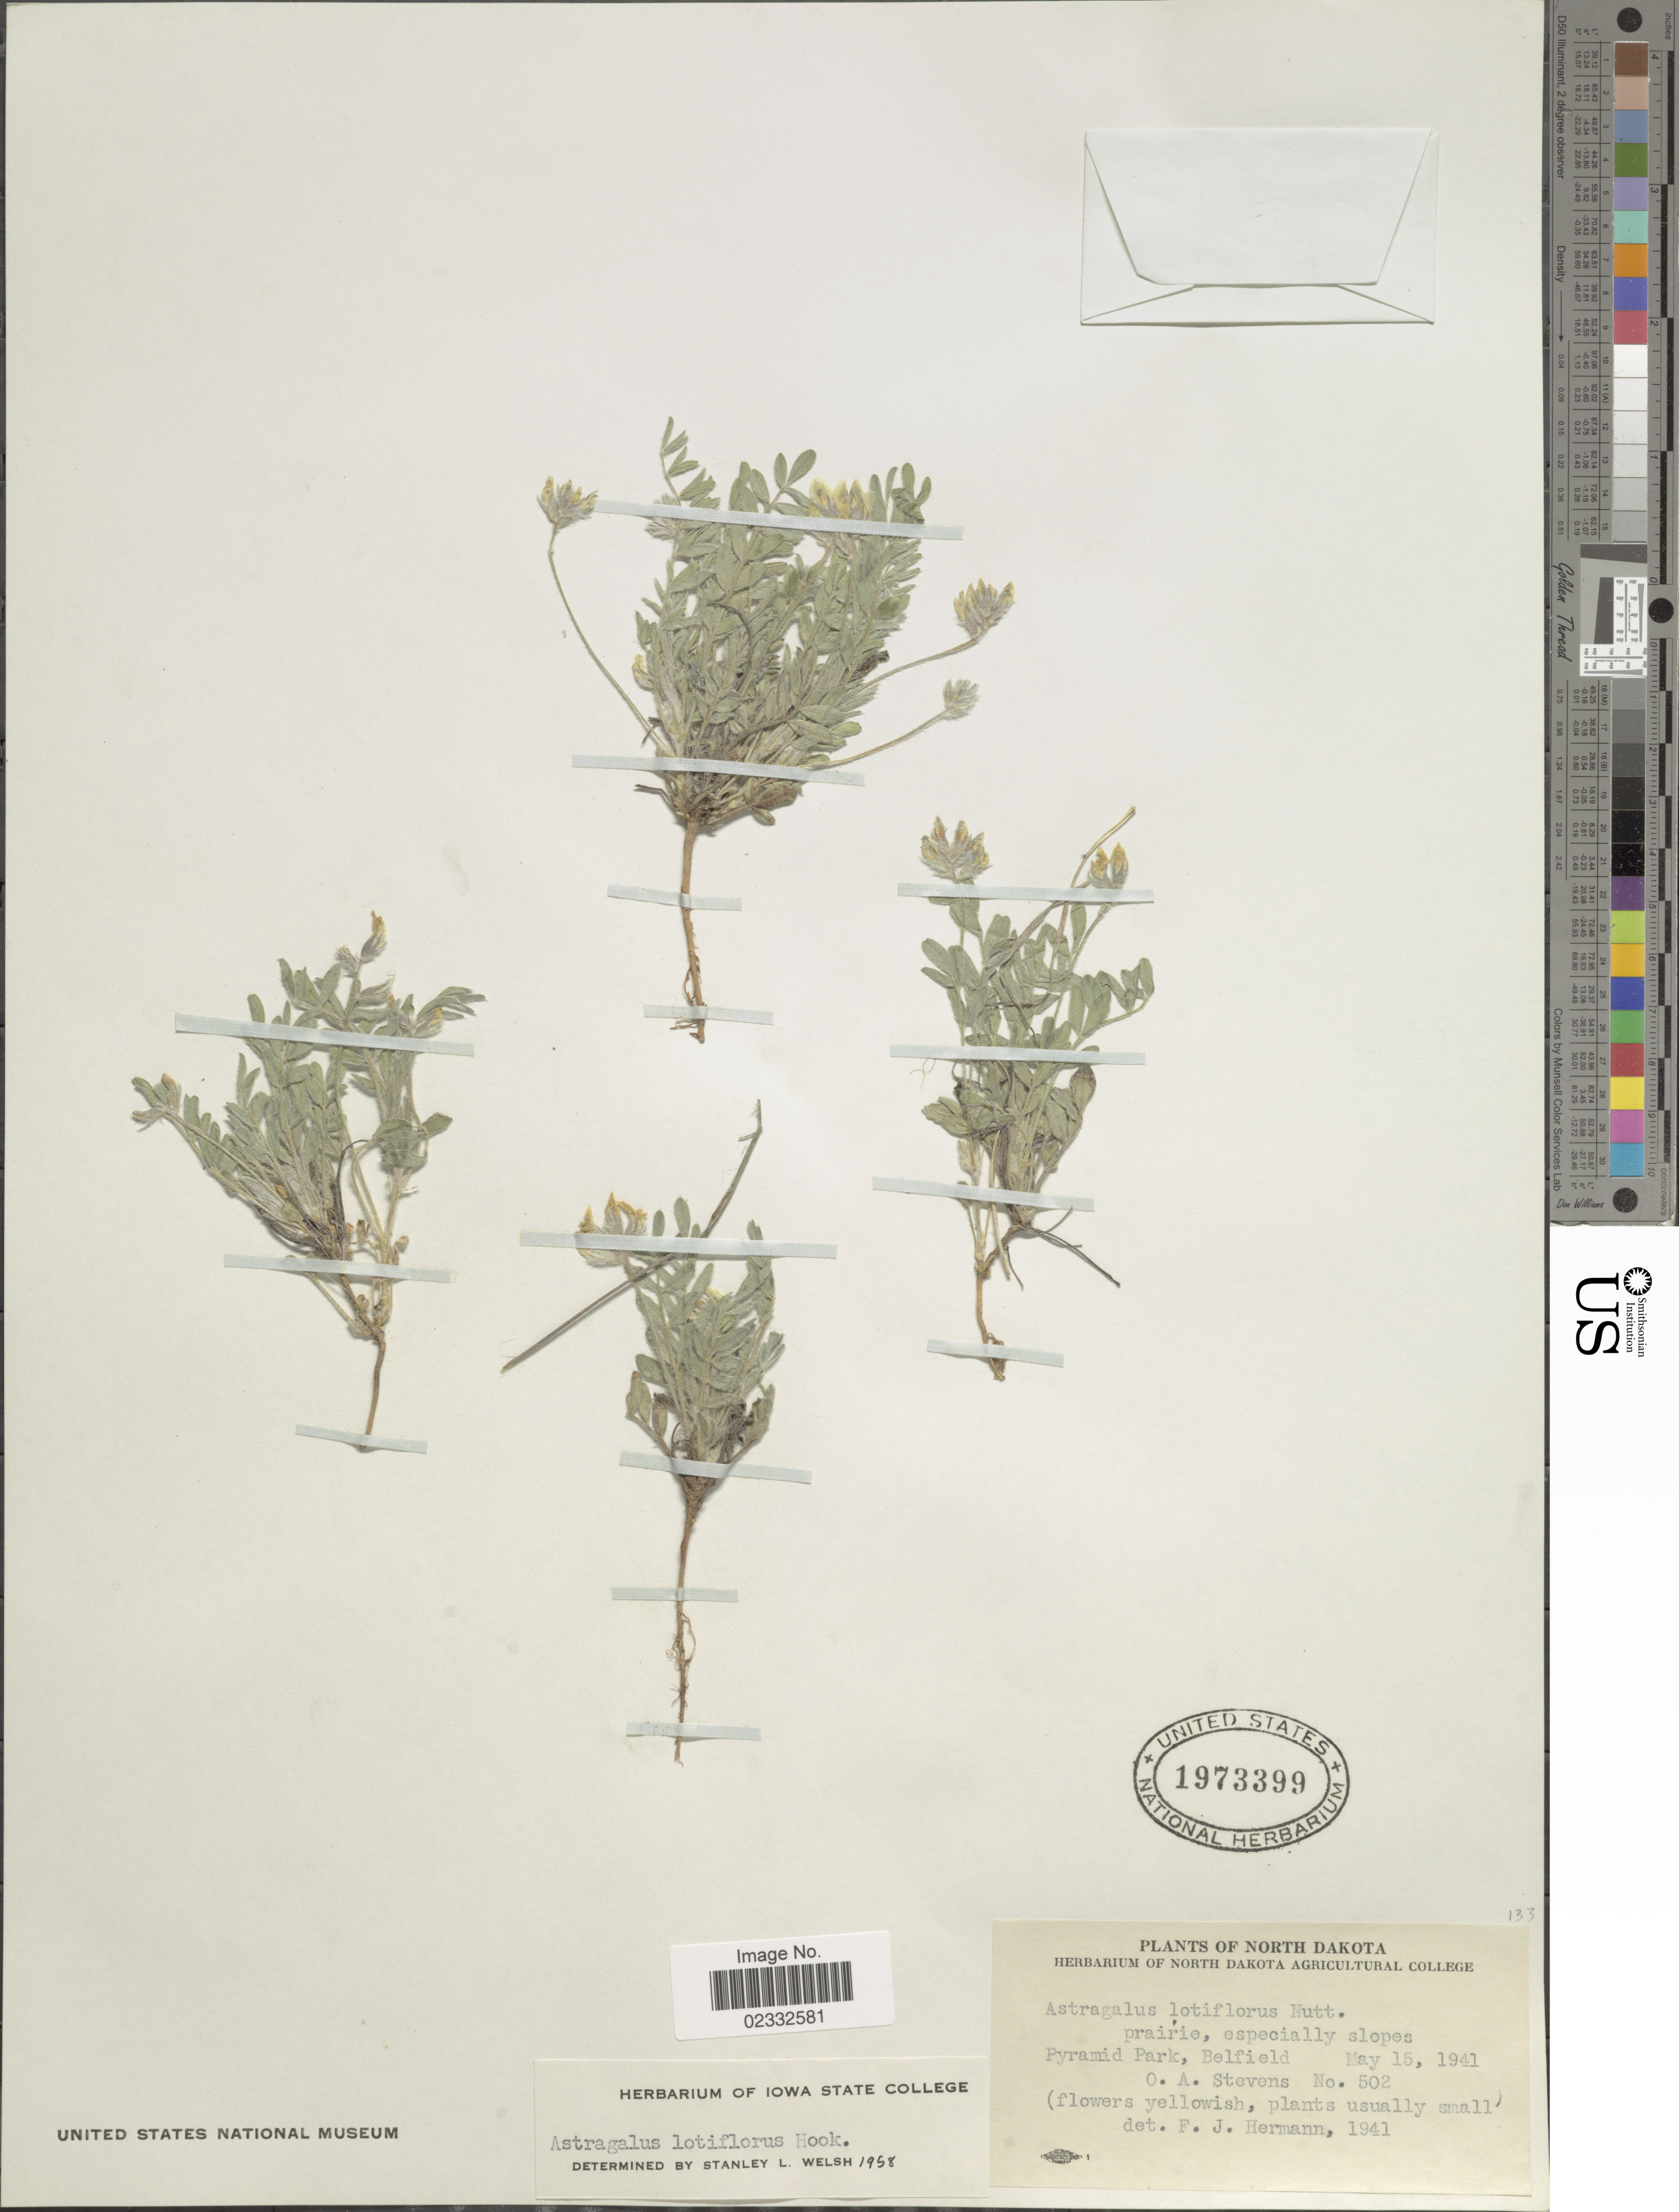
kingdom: Plantae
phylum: Tracheophyta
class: Magnoliopsida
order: Fabales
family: Fabaceae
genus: Astragalus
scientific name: Astragalus lotiflorus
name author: Hook.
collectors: O. A. Stevens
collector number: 502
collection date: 1941-05-15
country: United States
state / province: North Dakota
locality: Pyramid Park, Belfield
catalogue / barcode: US 1973399